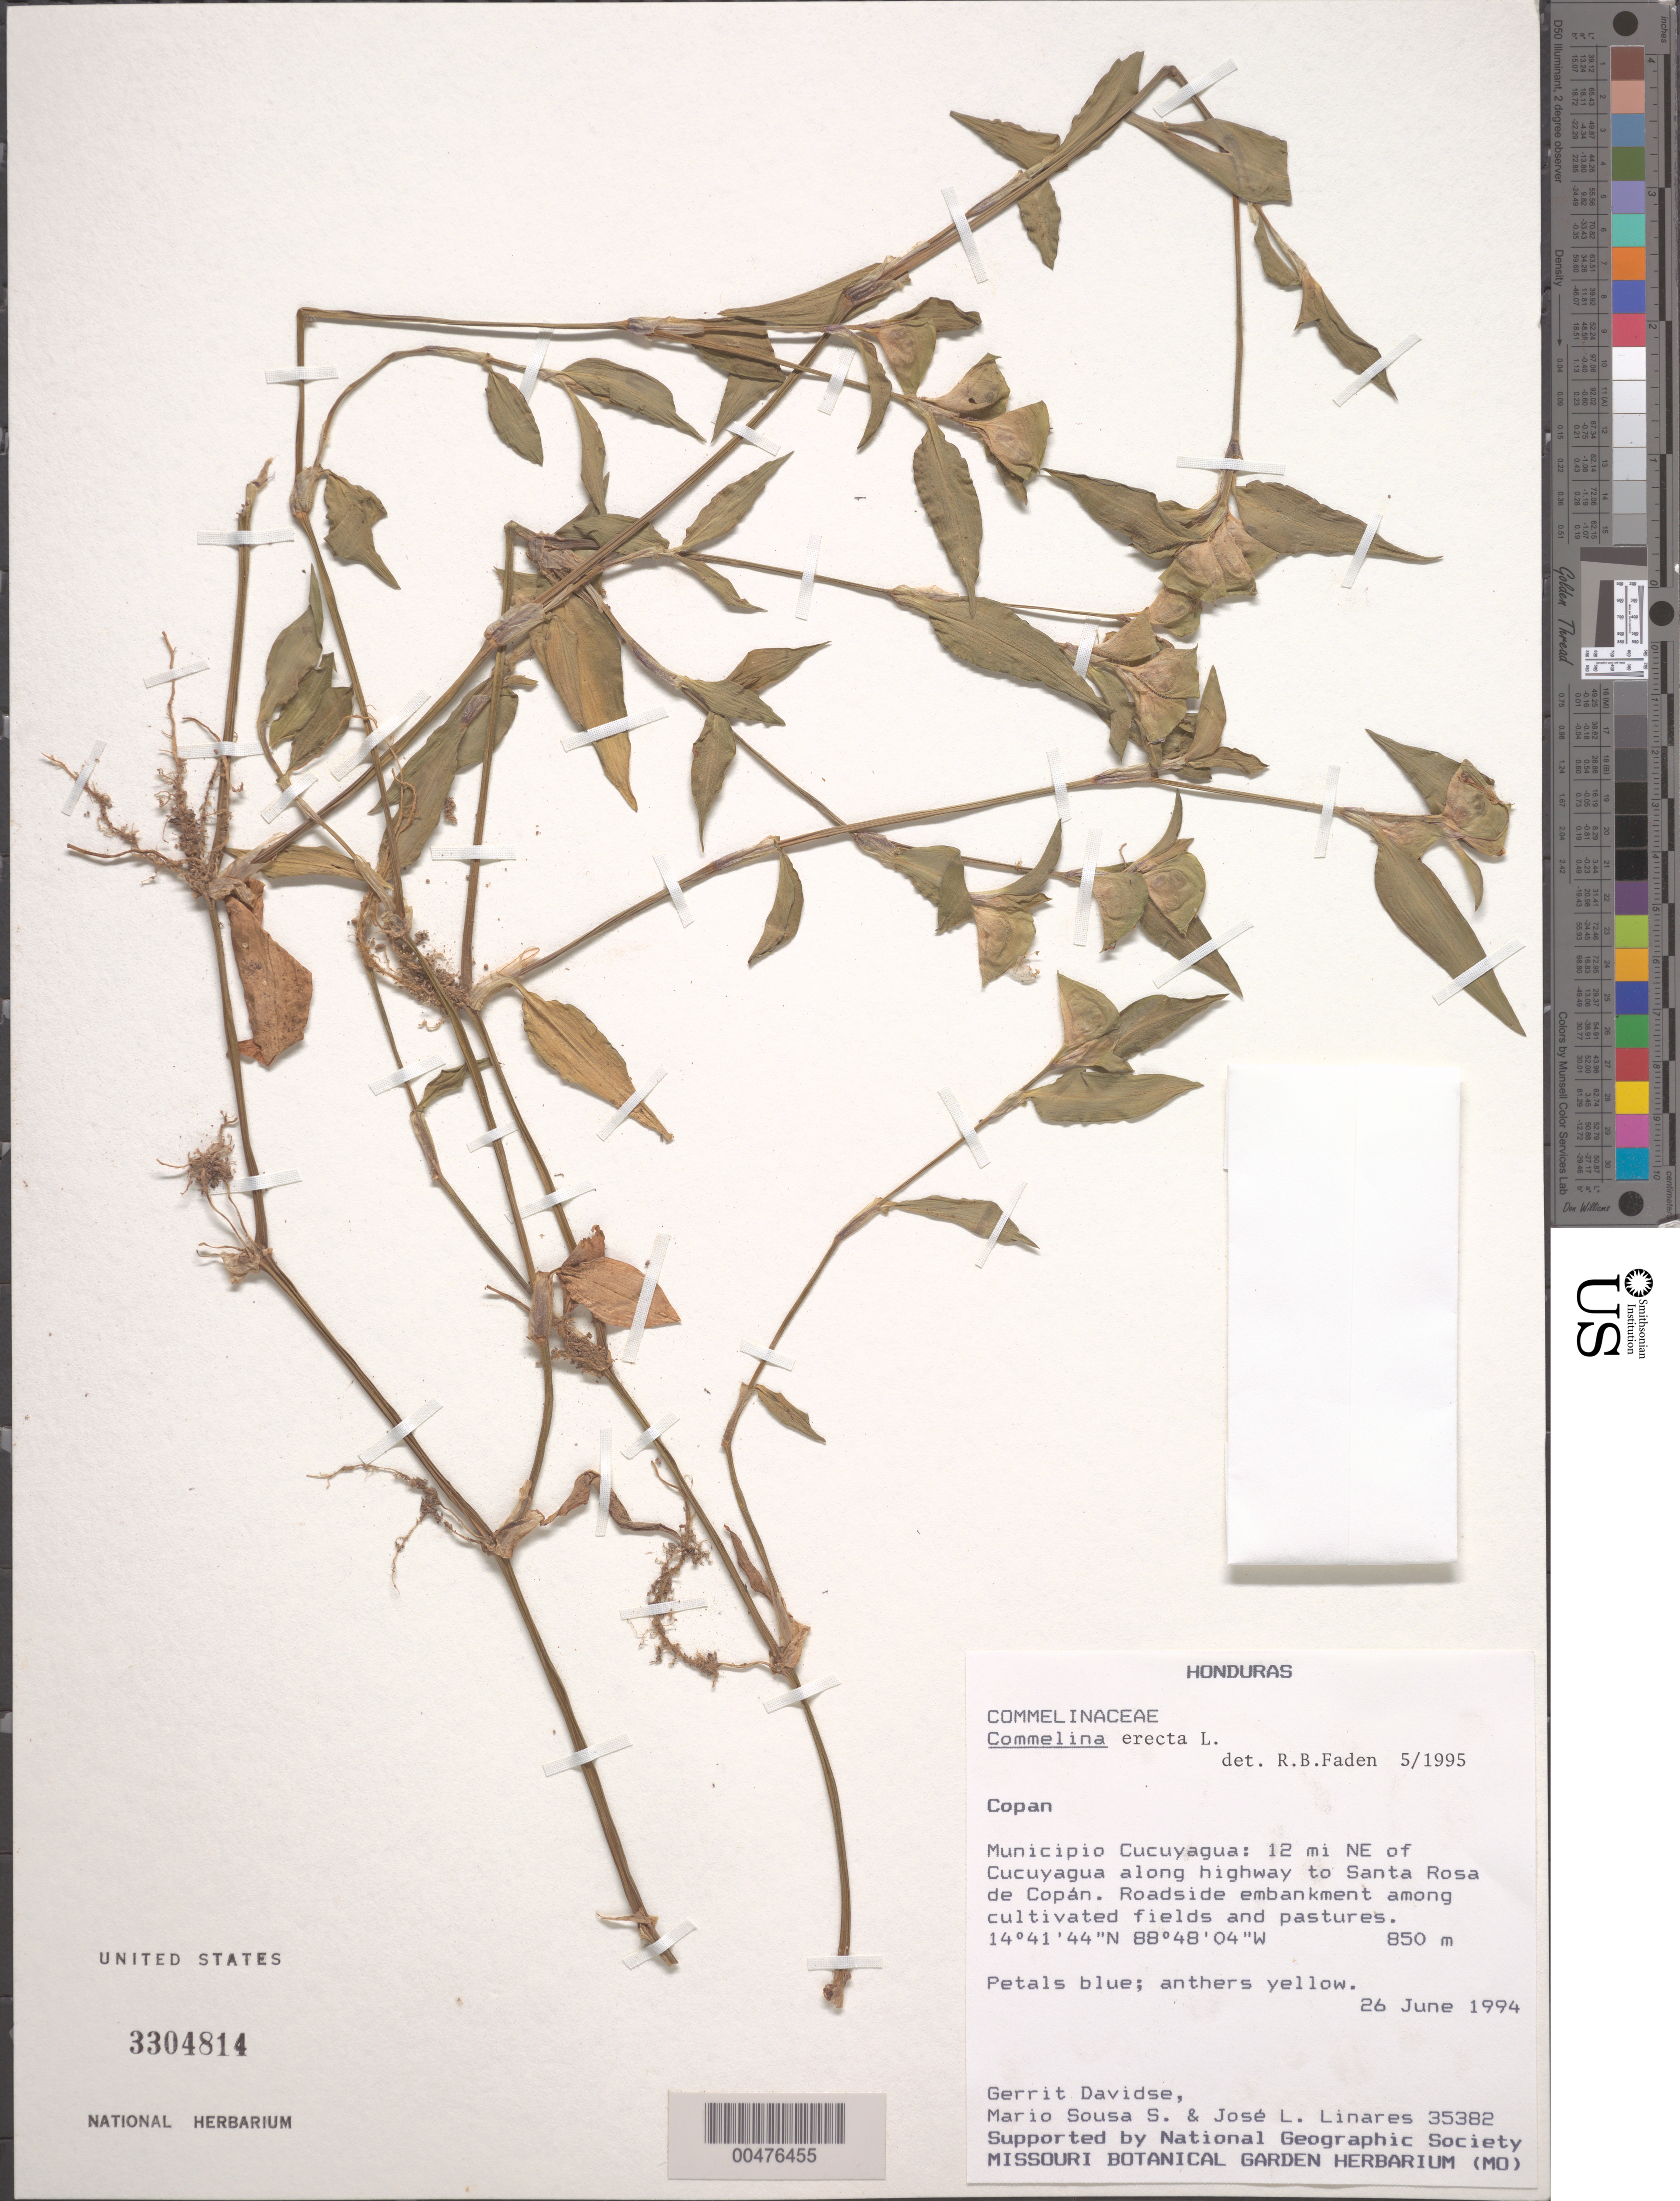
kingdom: Plantae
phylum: Tracheophyta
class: Liliopsida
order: Commelinales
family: Commelinaceae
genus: Commelina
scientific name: Commelina erecta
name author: L.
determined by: Faden, Robert B., (US), Smithsonian Institution - National Museum of Natural History (UNITED STATES)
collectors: G. Davidse, M. Sousa S. & J. Linares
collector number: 35382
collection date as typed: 26 Jun 1994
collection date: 1994-06-26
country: Honduras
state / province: Copán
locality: Cucuyagua, NE of Cucuyagua to Santa Rosa de Copán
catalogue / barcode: US 3304814